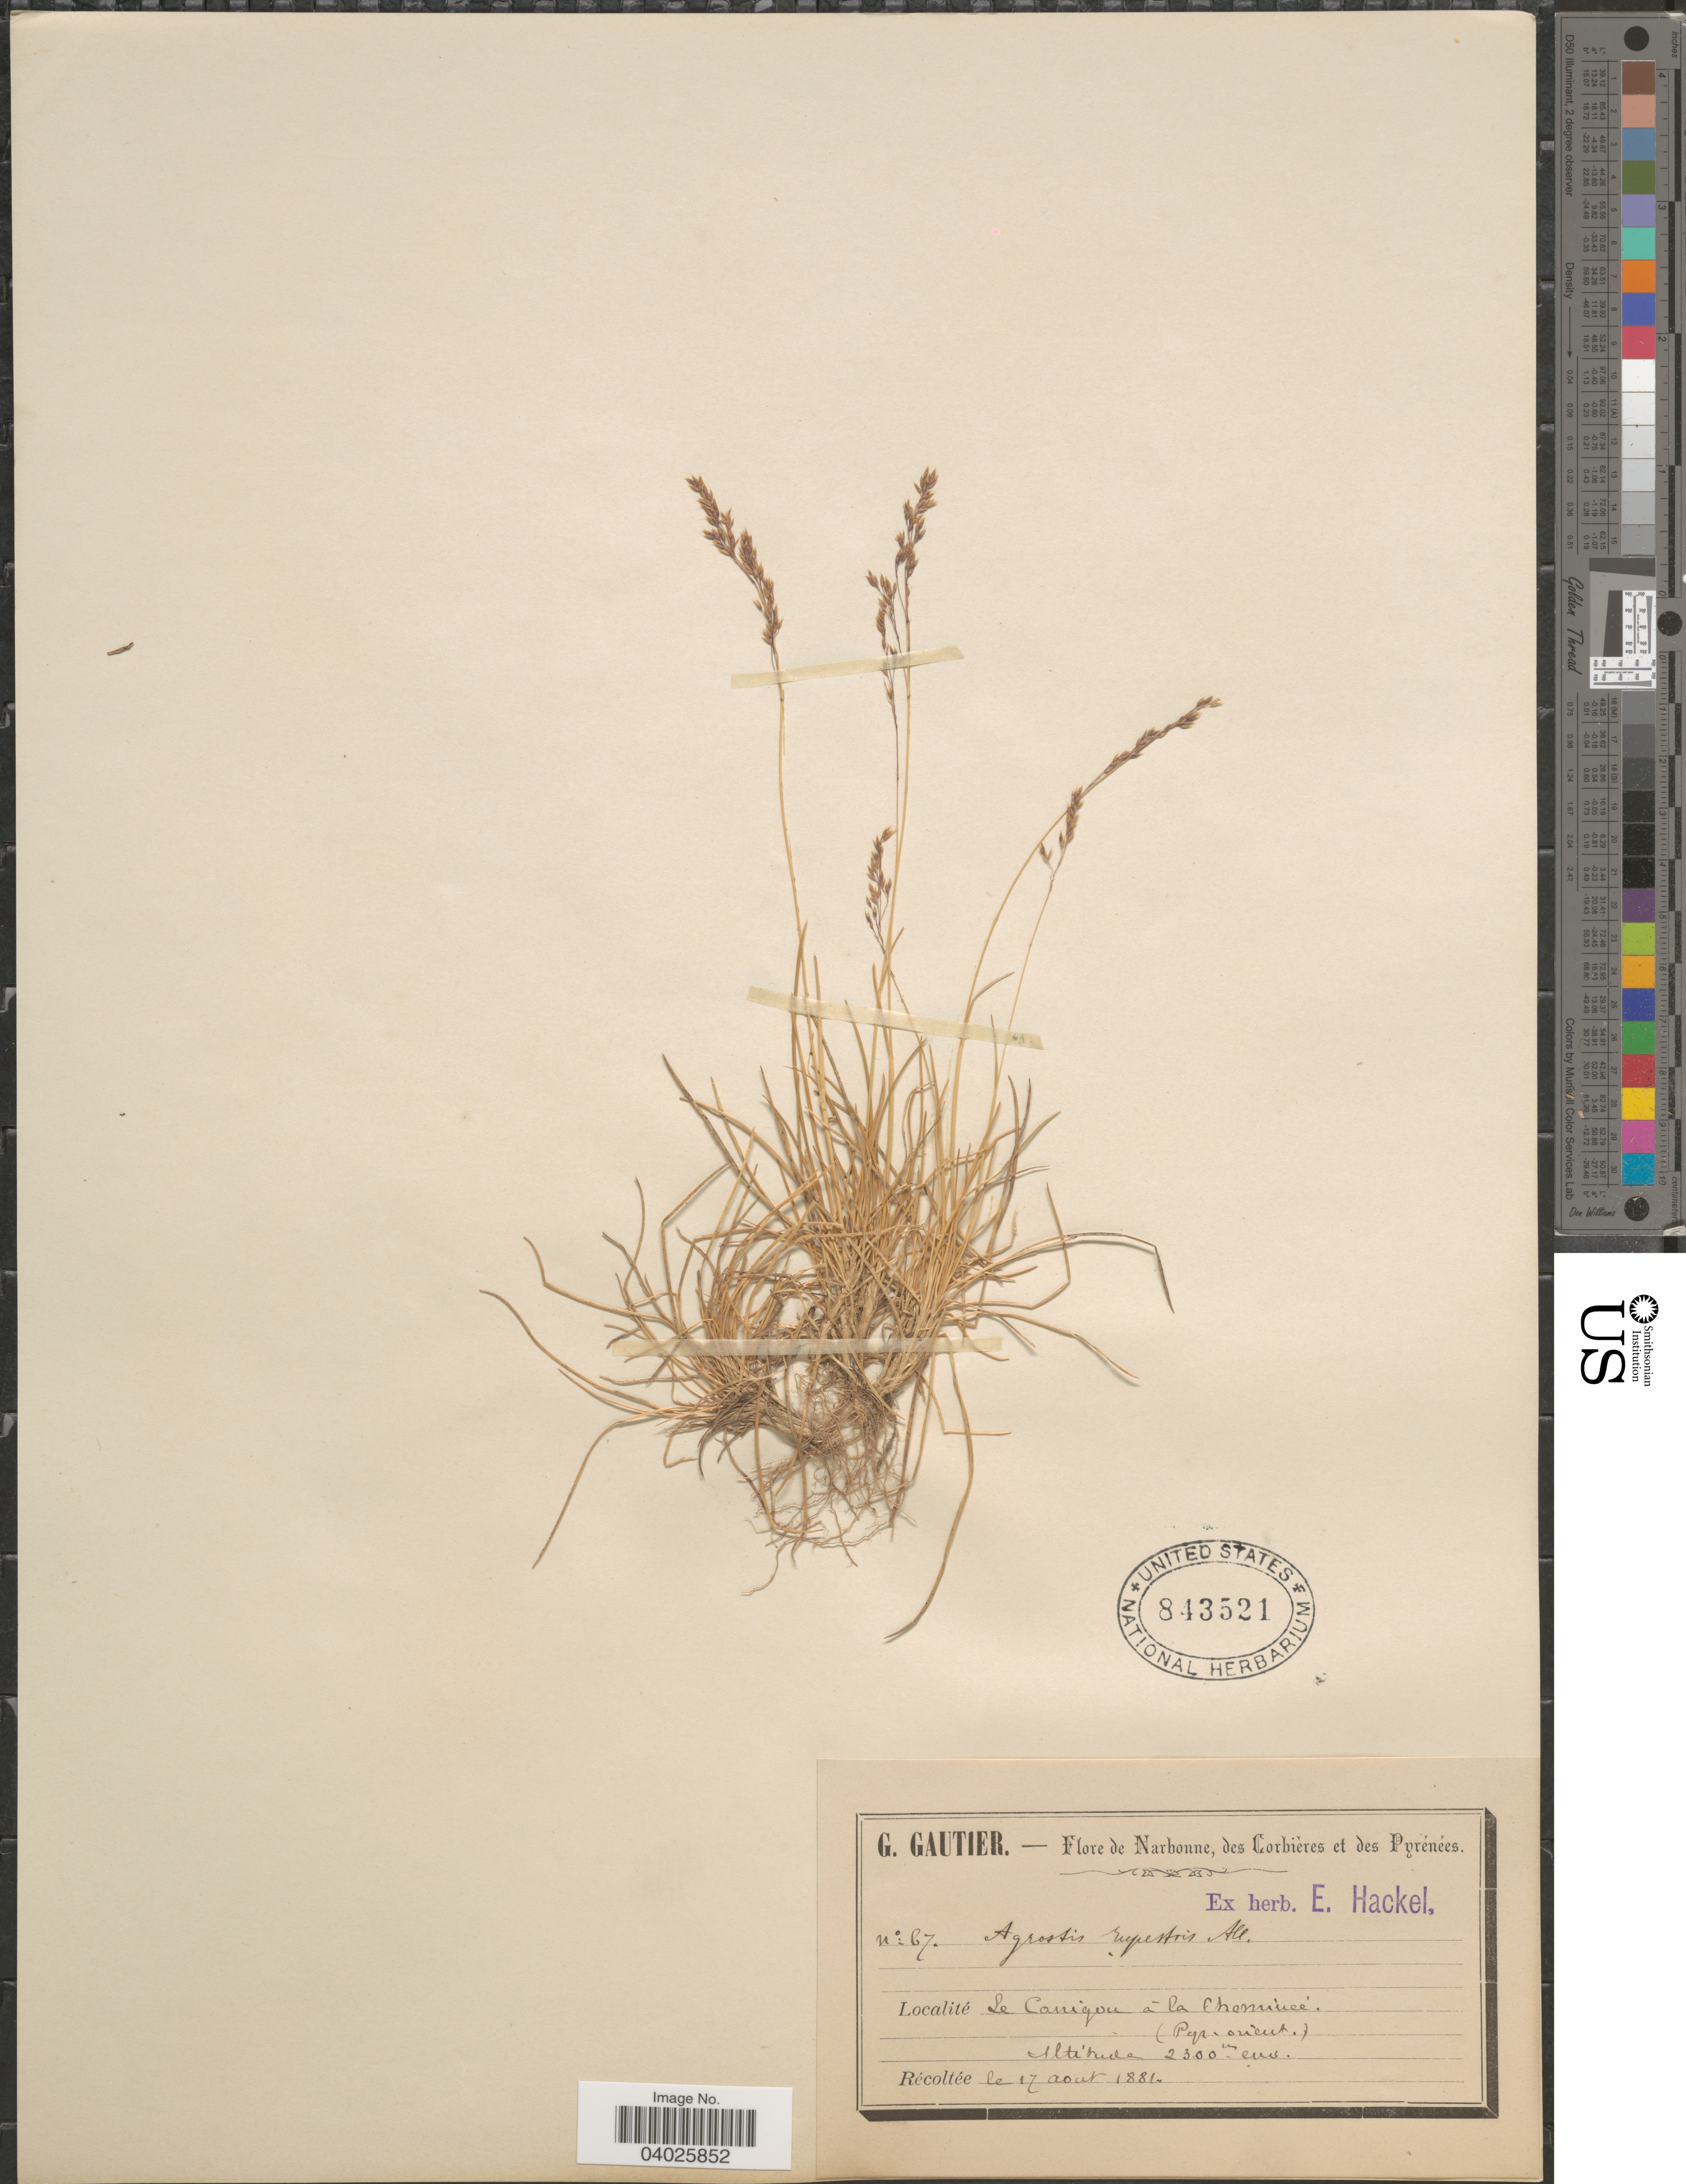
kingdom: Plantae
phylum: Tracheophyta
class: Liliopsida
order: Poales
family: Poaceae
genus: Agrostis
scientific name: Agrostis rupestris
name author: All.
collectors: G. Gautier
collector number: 67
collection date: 1881-08-17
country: France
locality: Narbonne, des Corbières et des Pyrénées. Le Canigou á la Chemineé. (Pyr. Orient.).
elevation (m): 2300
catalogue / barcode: US 843521